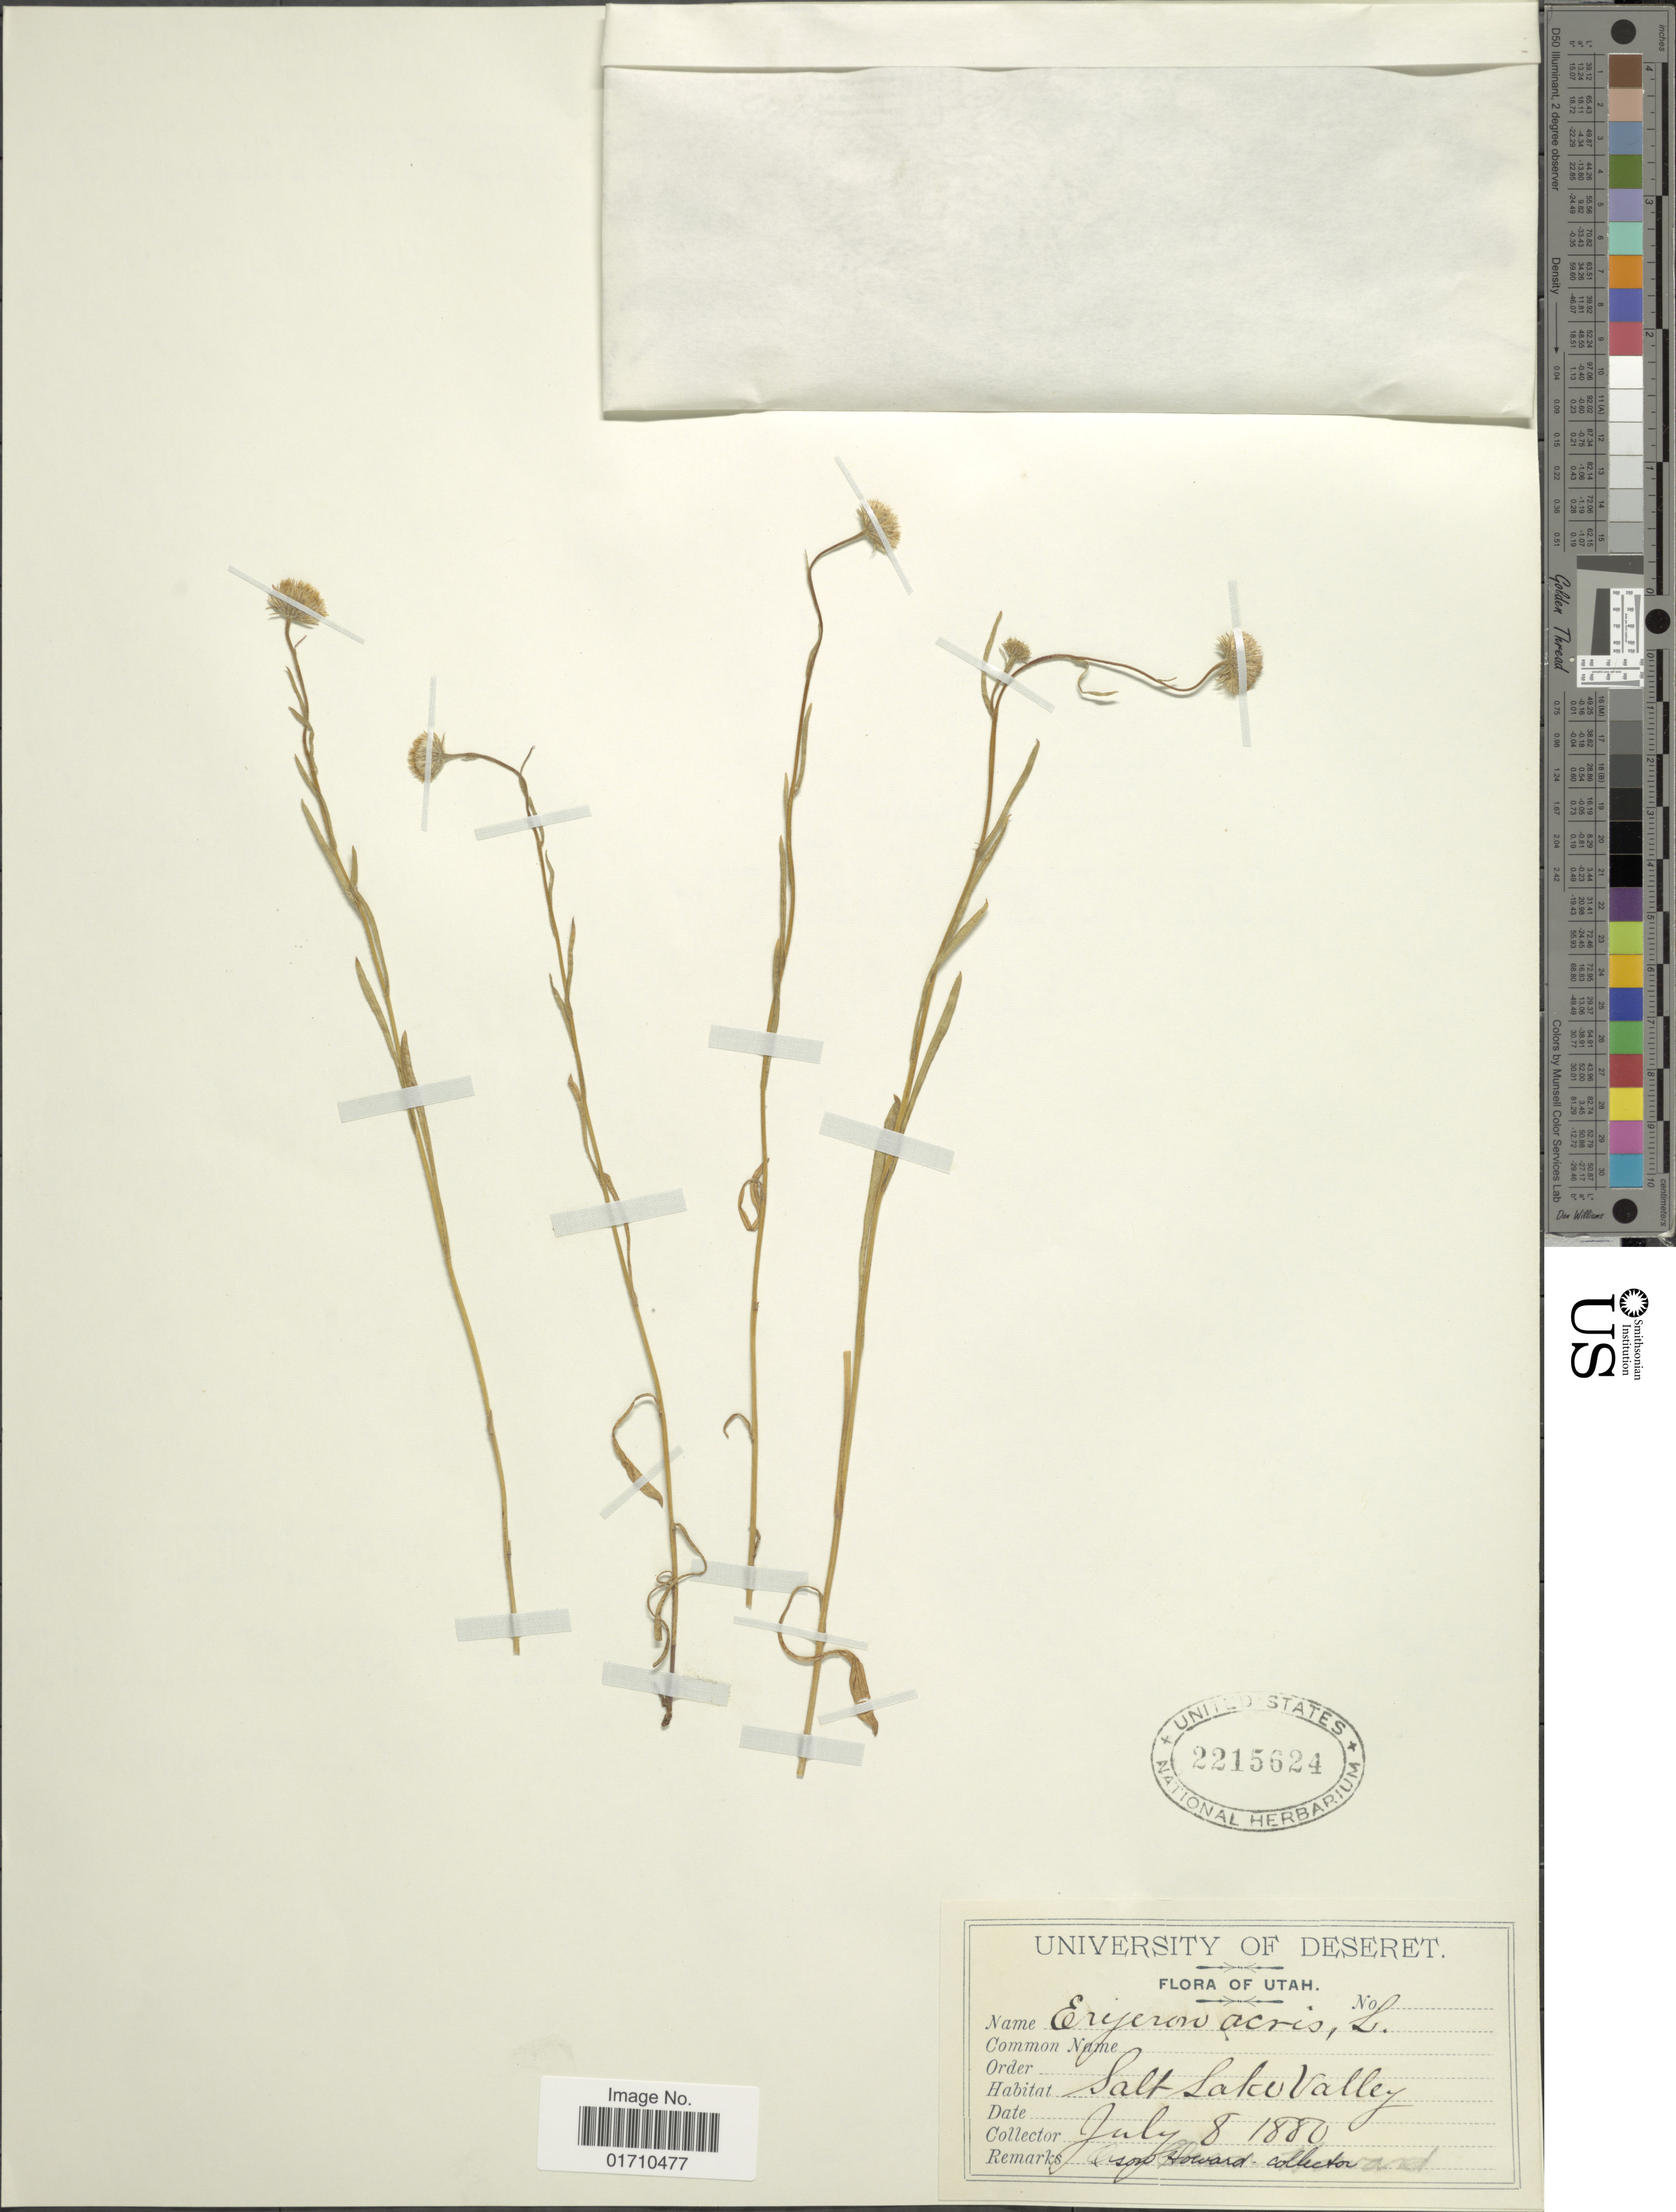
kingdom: Plantae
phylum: Tracheophyta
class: Magnoliopsida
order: Asterales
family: Asteraceae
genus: Erigeron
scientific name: Erigeron acris var. asteroides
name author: (Andrz.) DC.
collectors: -. Howard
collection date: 1880-07-08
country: United States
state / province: Utah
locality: Salt Lake Valley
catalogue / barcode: US 2215624